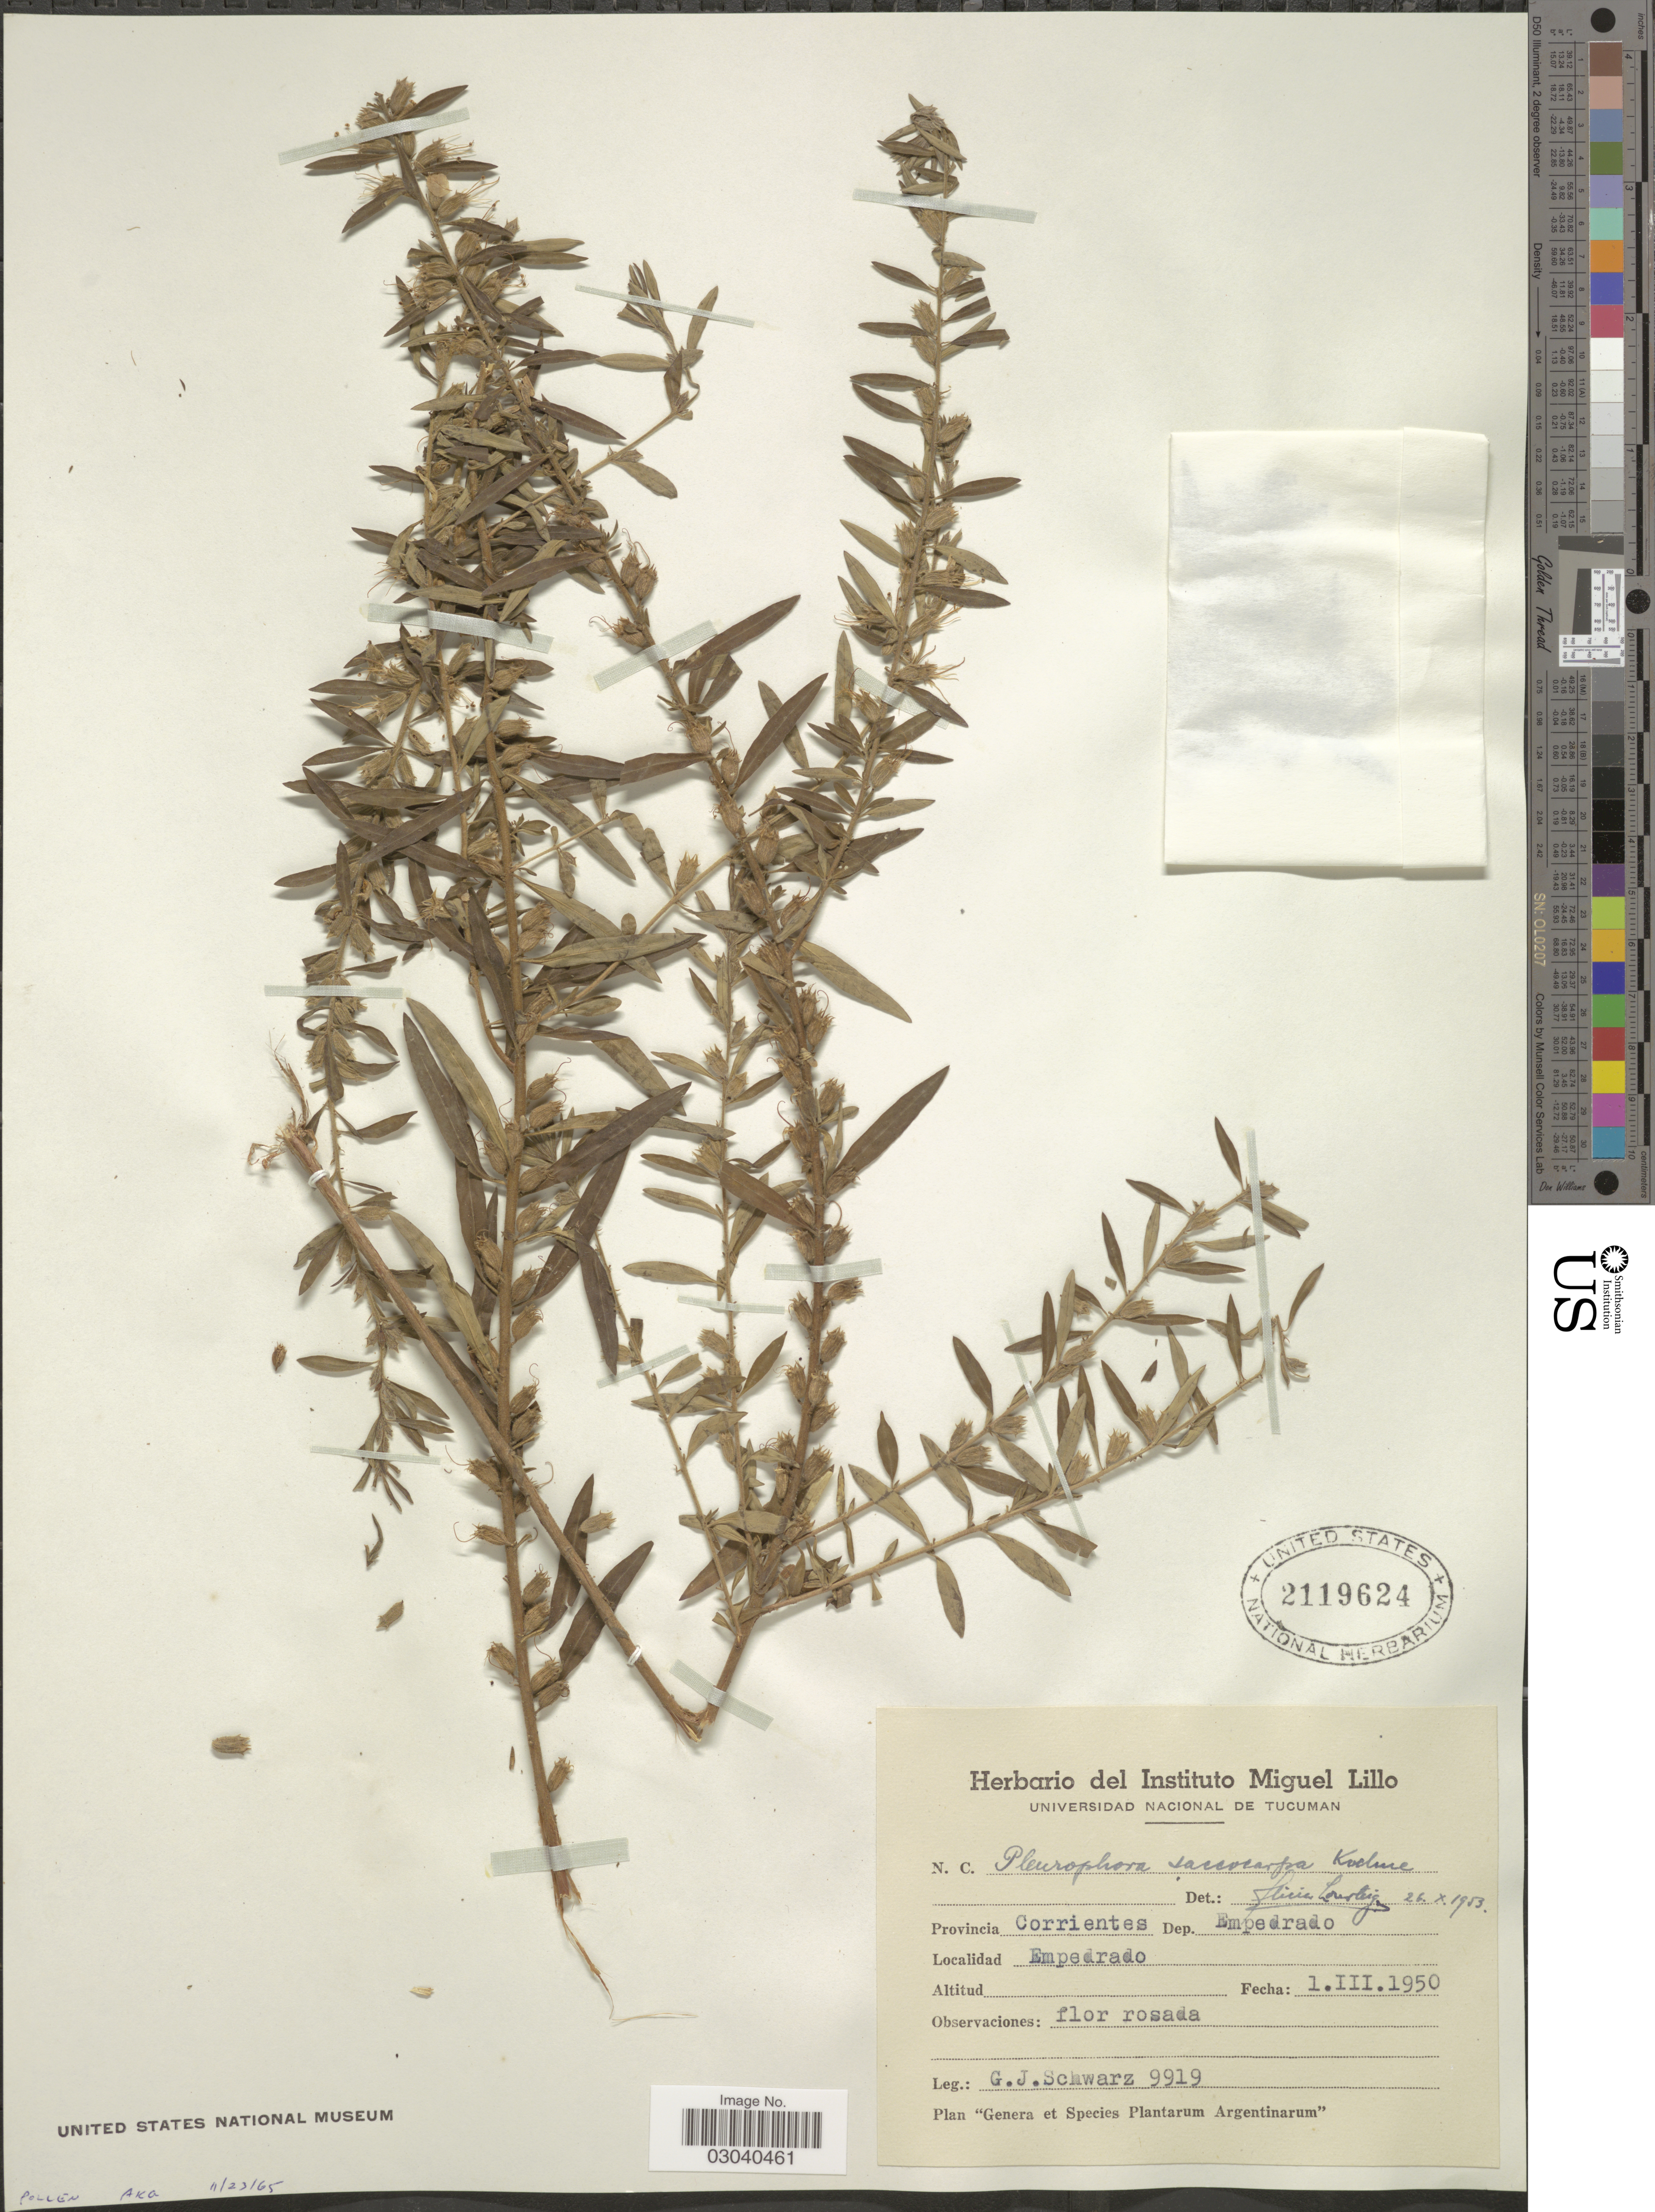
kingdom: Plantae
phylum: Tracheophyta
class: Magnoliopsida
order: Myrtales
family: Lythraceae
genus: Pleurophora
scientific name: Pleurophora saccocarpa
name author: Koehne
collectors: G. J. Schwarz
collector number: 9919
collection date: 1950-03-01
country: Argentina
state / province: Corrientes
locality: Dep. Empedrado. Empedrado.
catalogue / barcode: US 2119624